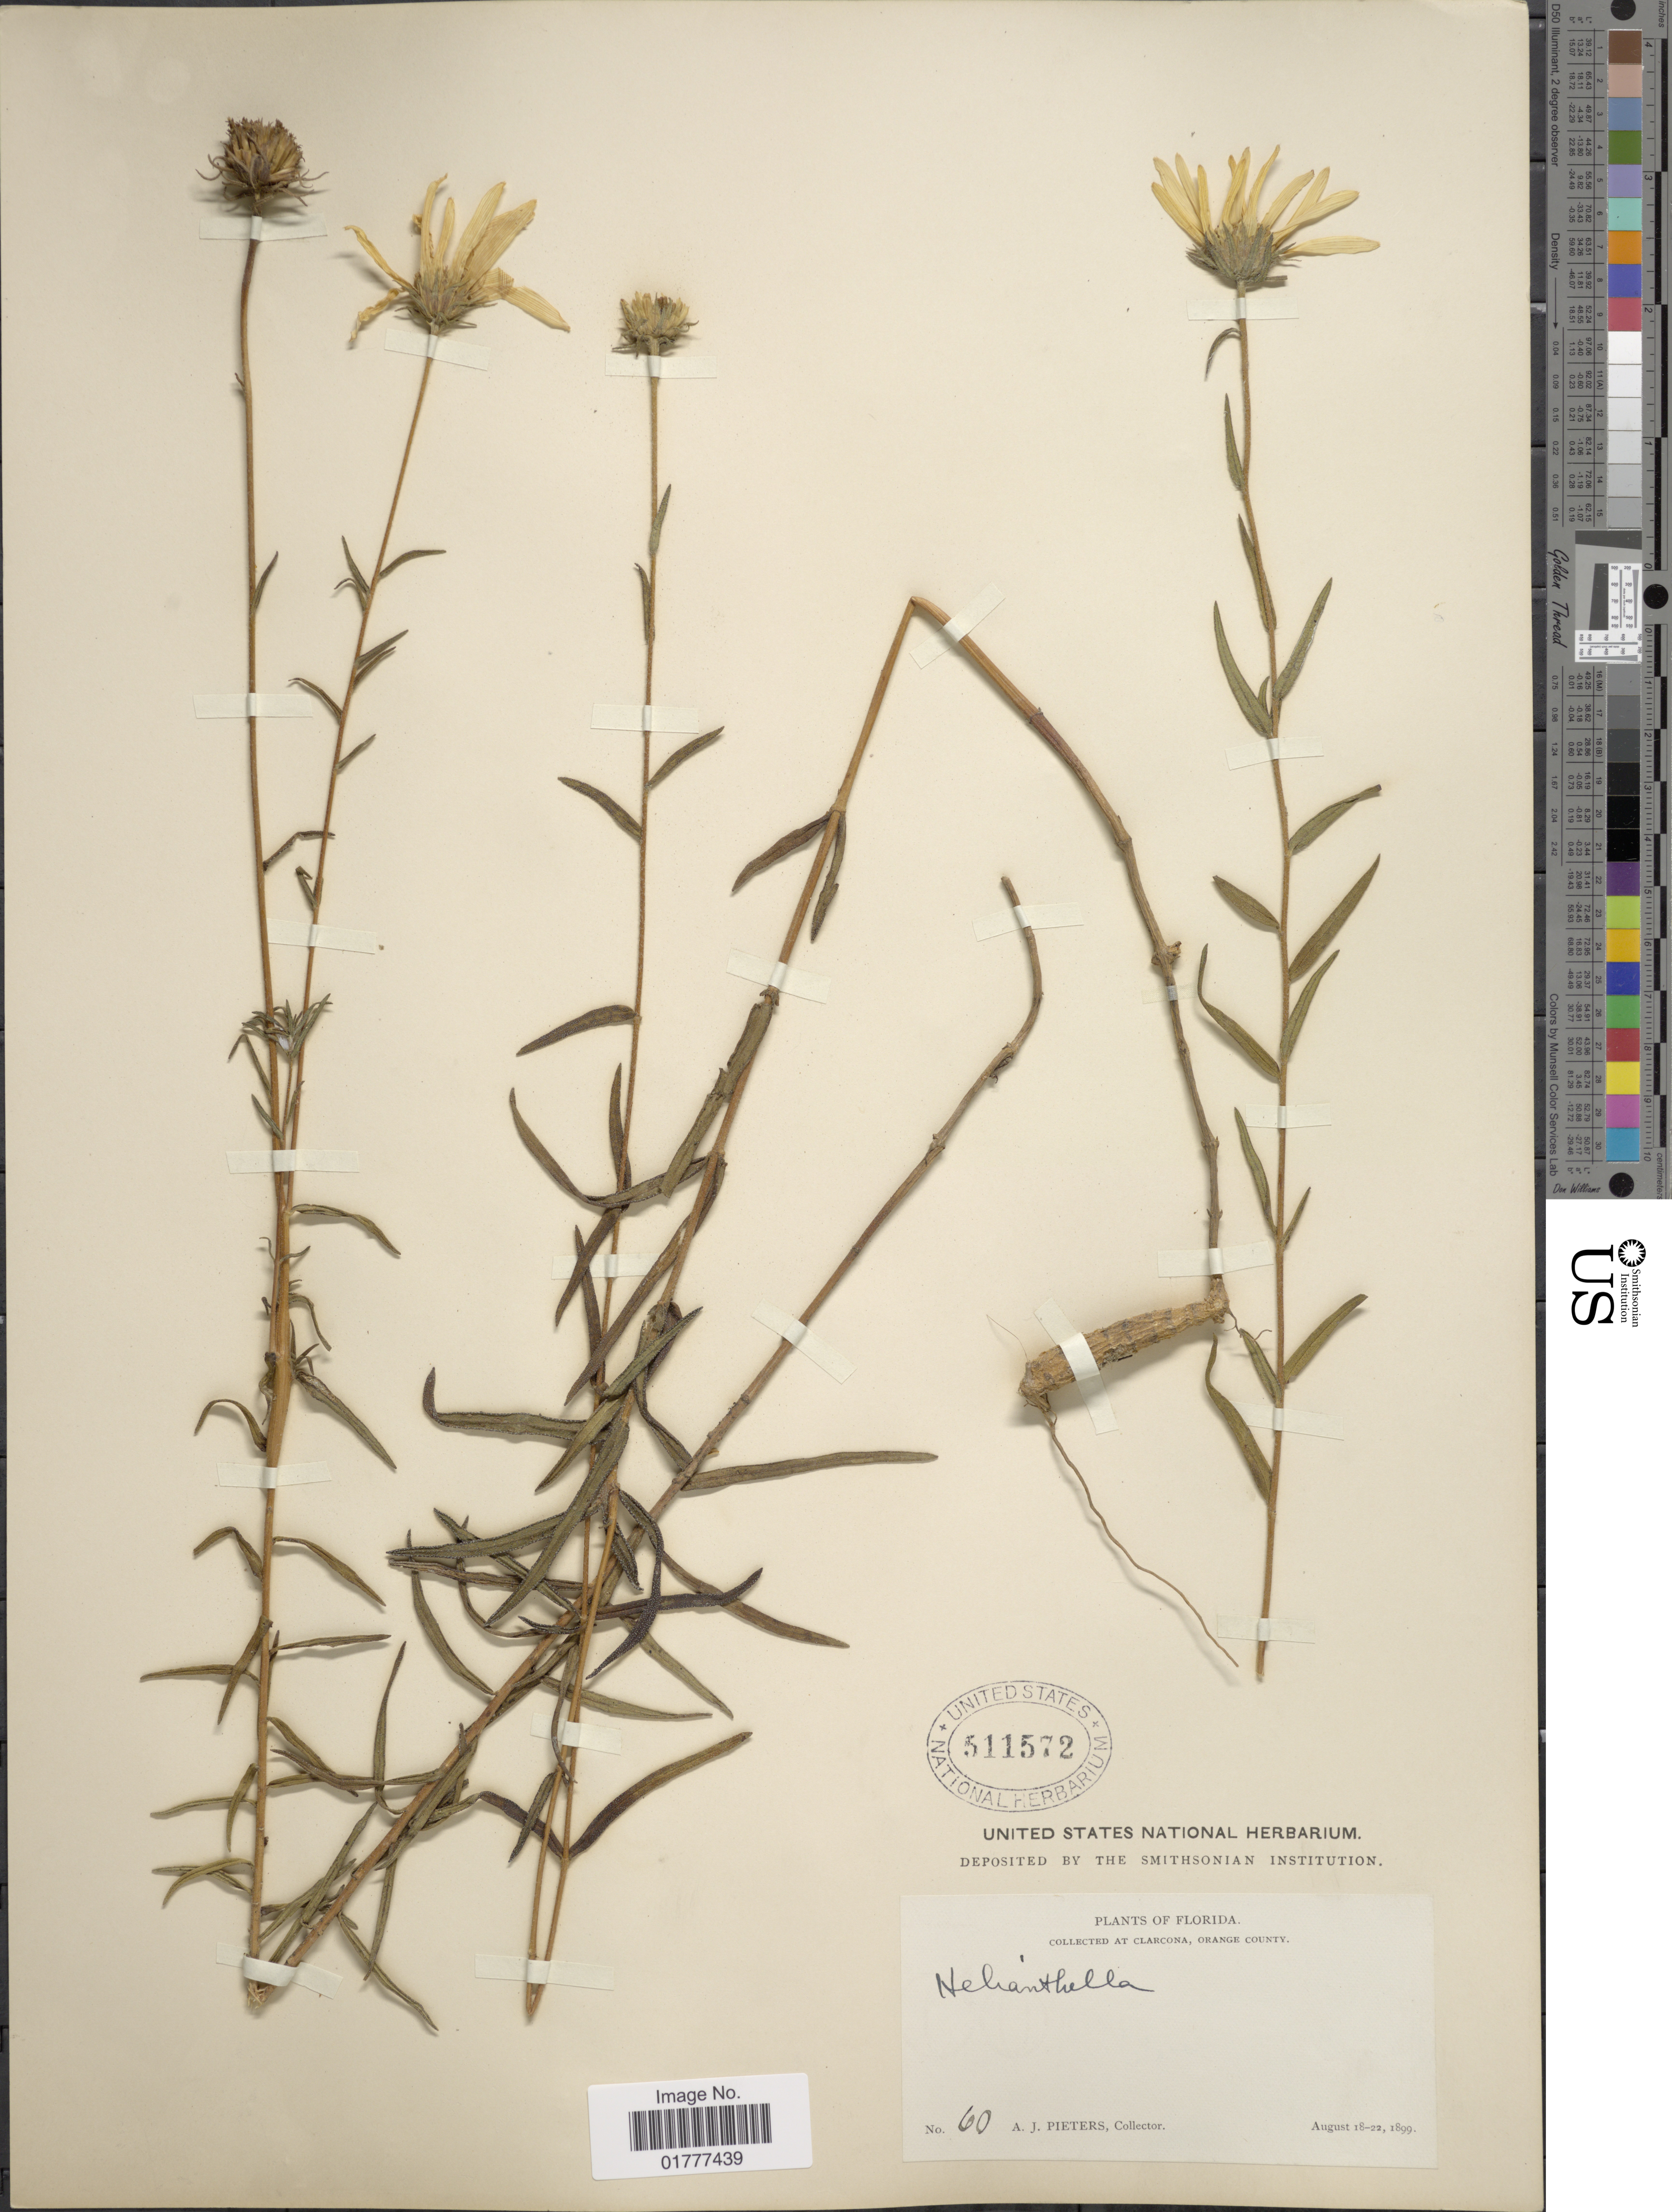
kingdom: Plantae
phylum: Tracheophyta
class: Magnoliopsida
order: Asterales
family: Asteraceae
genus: Phoebanthus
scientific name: Phoebanthus grandiflora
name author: (Torr. & A. Gray) S.F. Blake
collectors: A. Pieters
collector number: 60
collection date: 1899-08-18/1899-08-22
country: United States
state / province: Florida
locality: Florida. At Clarcona, Orange County.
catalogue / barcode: US 511572